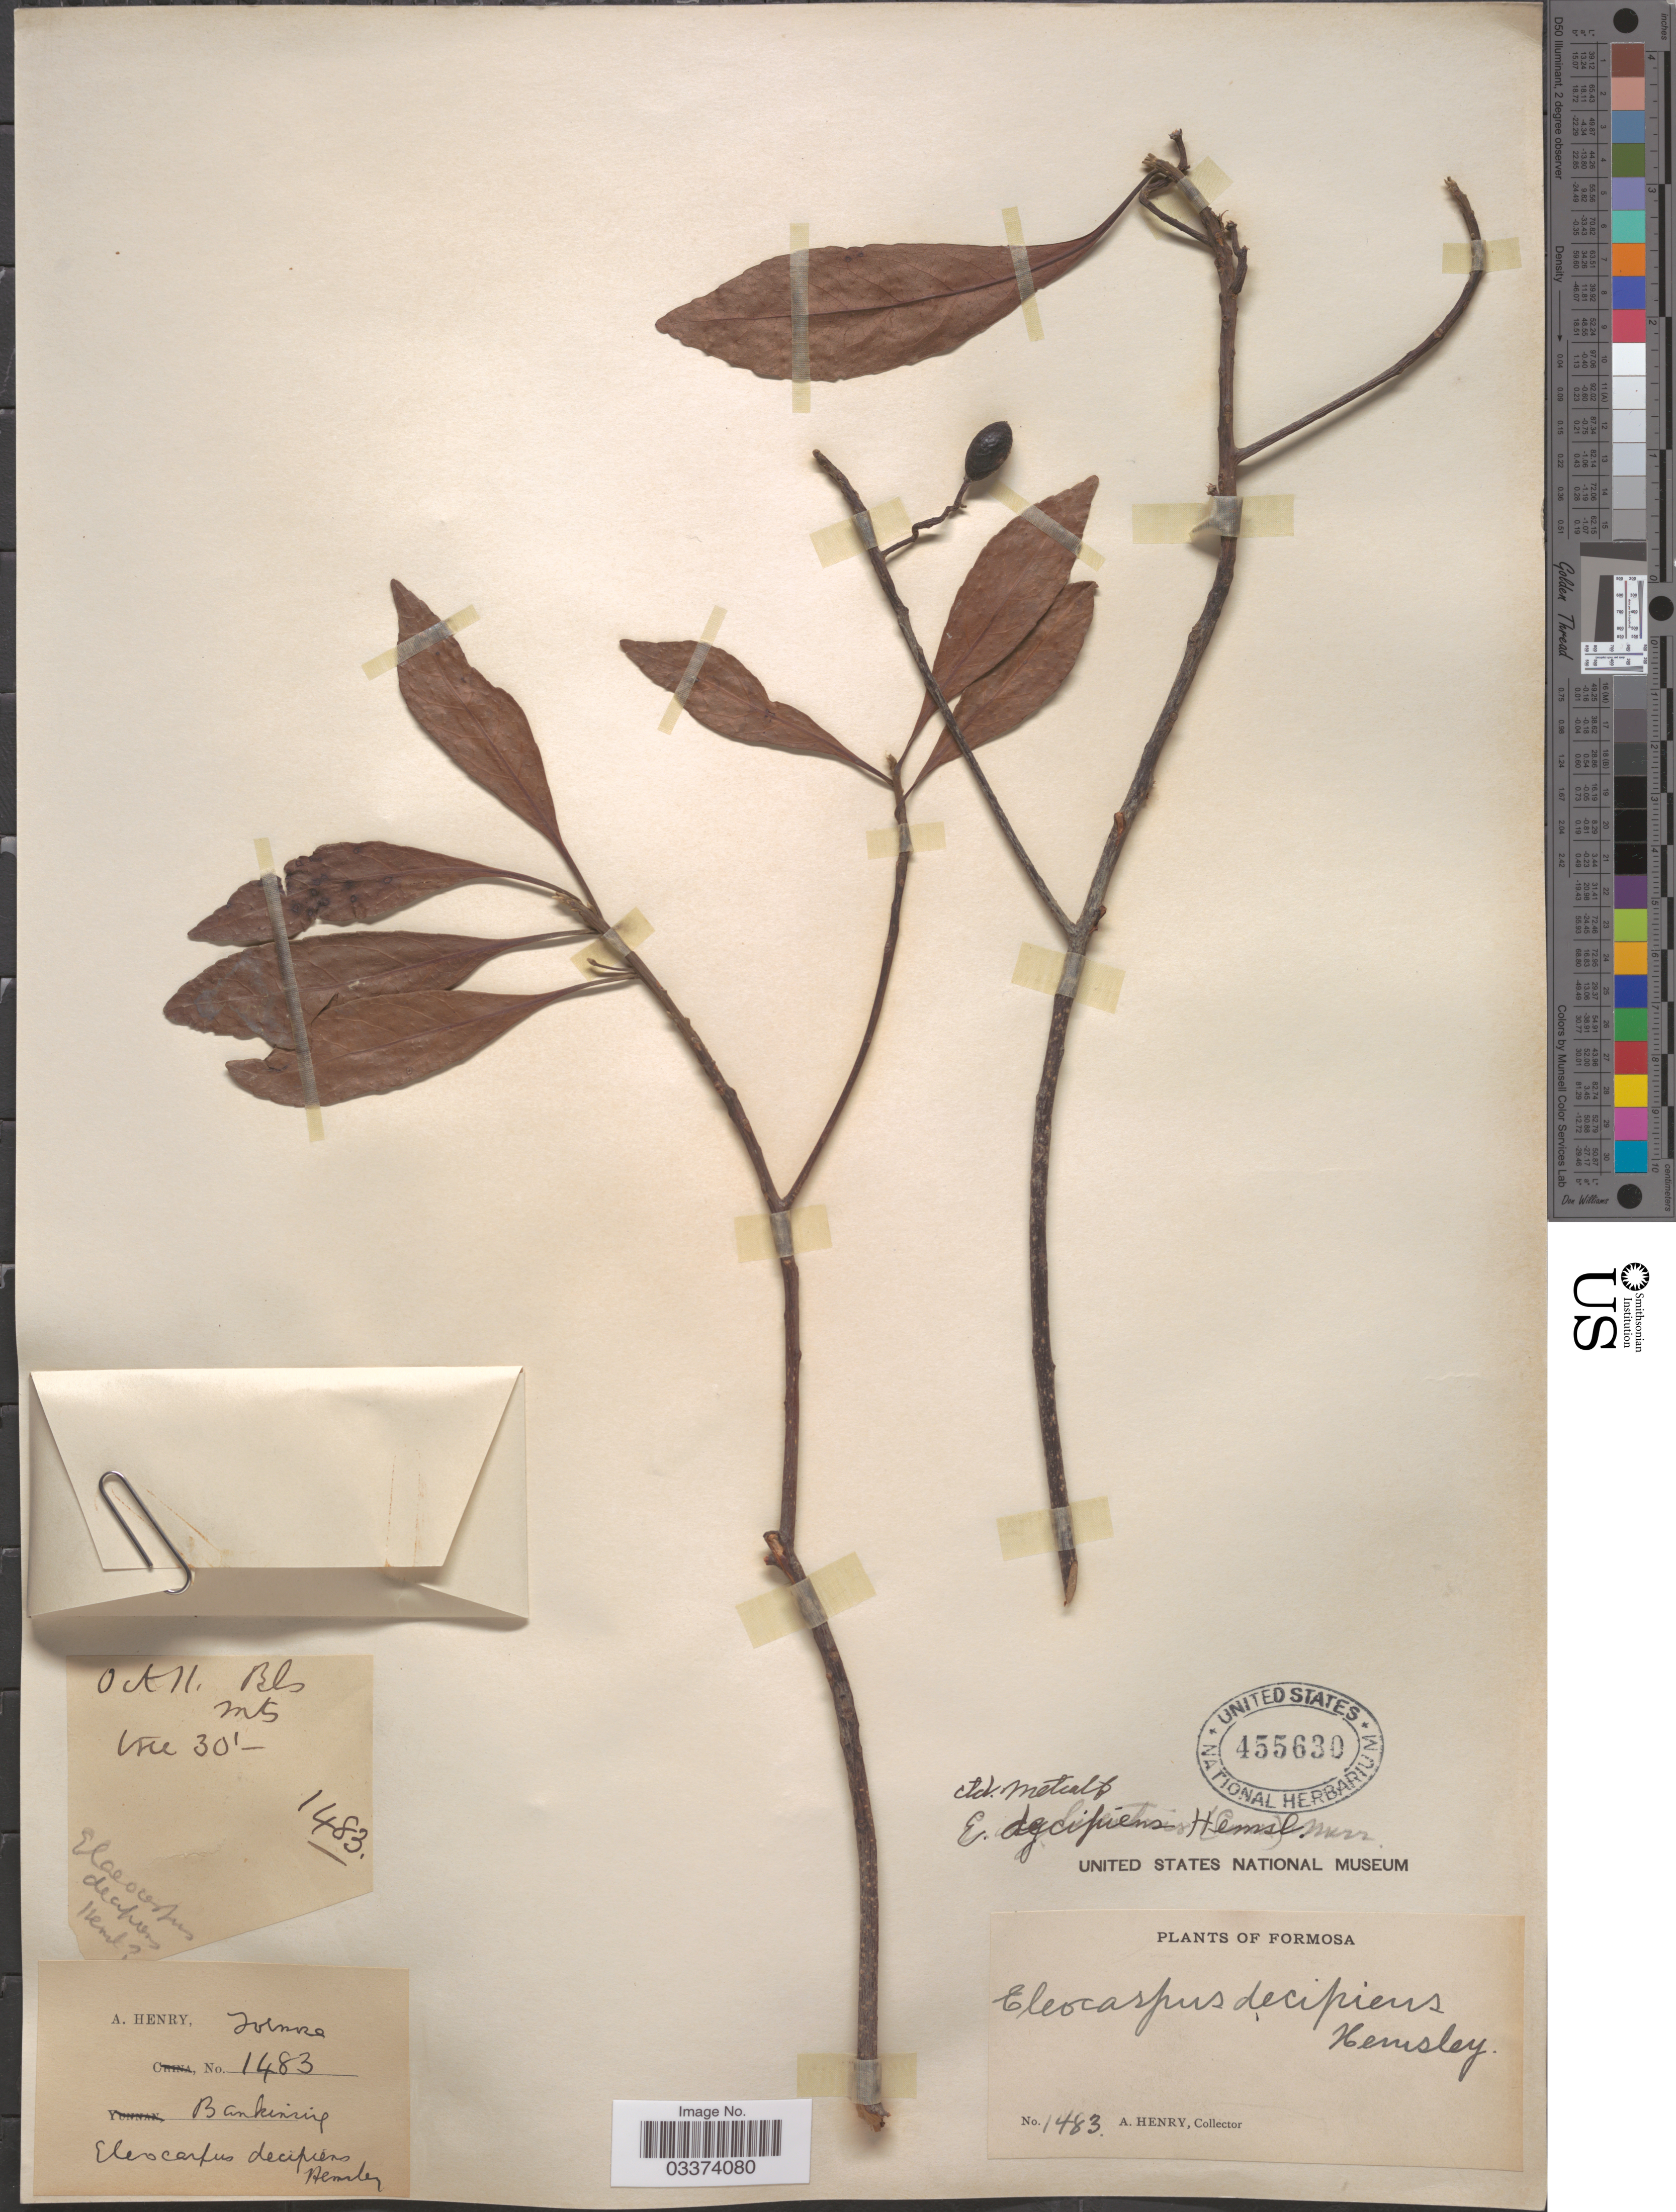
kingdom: Plantae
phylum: Tracheophyta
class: Magnoliopsida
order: Oxalidales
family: Elaeocarpaceae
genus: Elaeocarpus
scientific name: Elaeocarpus decipiens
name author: F.B. Forbes & Hemsl.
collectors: A. Henry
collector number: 1483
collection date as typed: Transcribed d/m/y: /10/11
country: Taiwan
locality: Formosa, Bankinsing. Bankinsing mts.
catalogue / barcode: US 455630